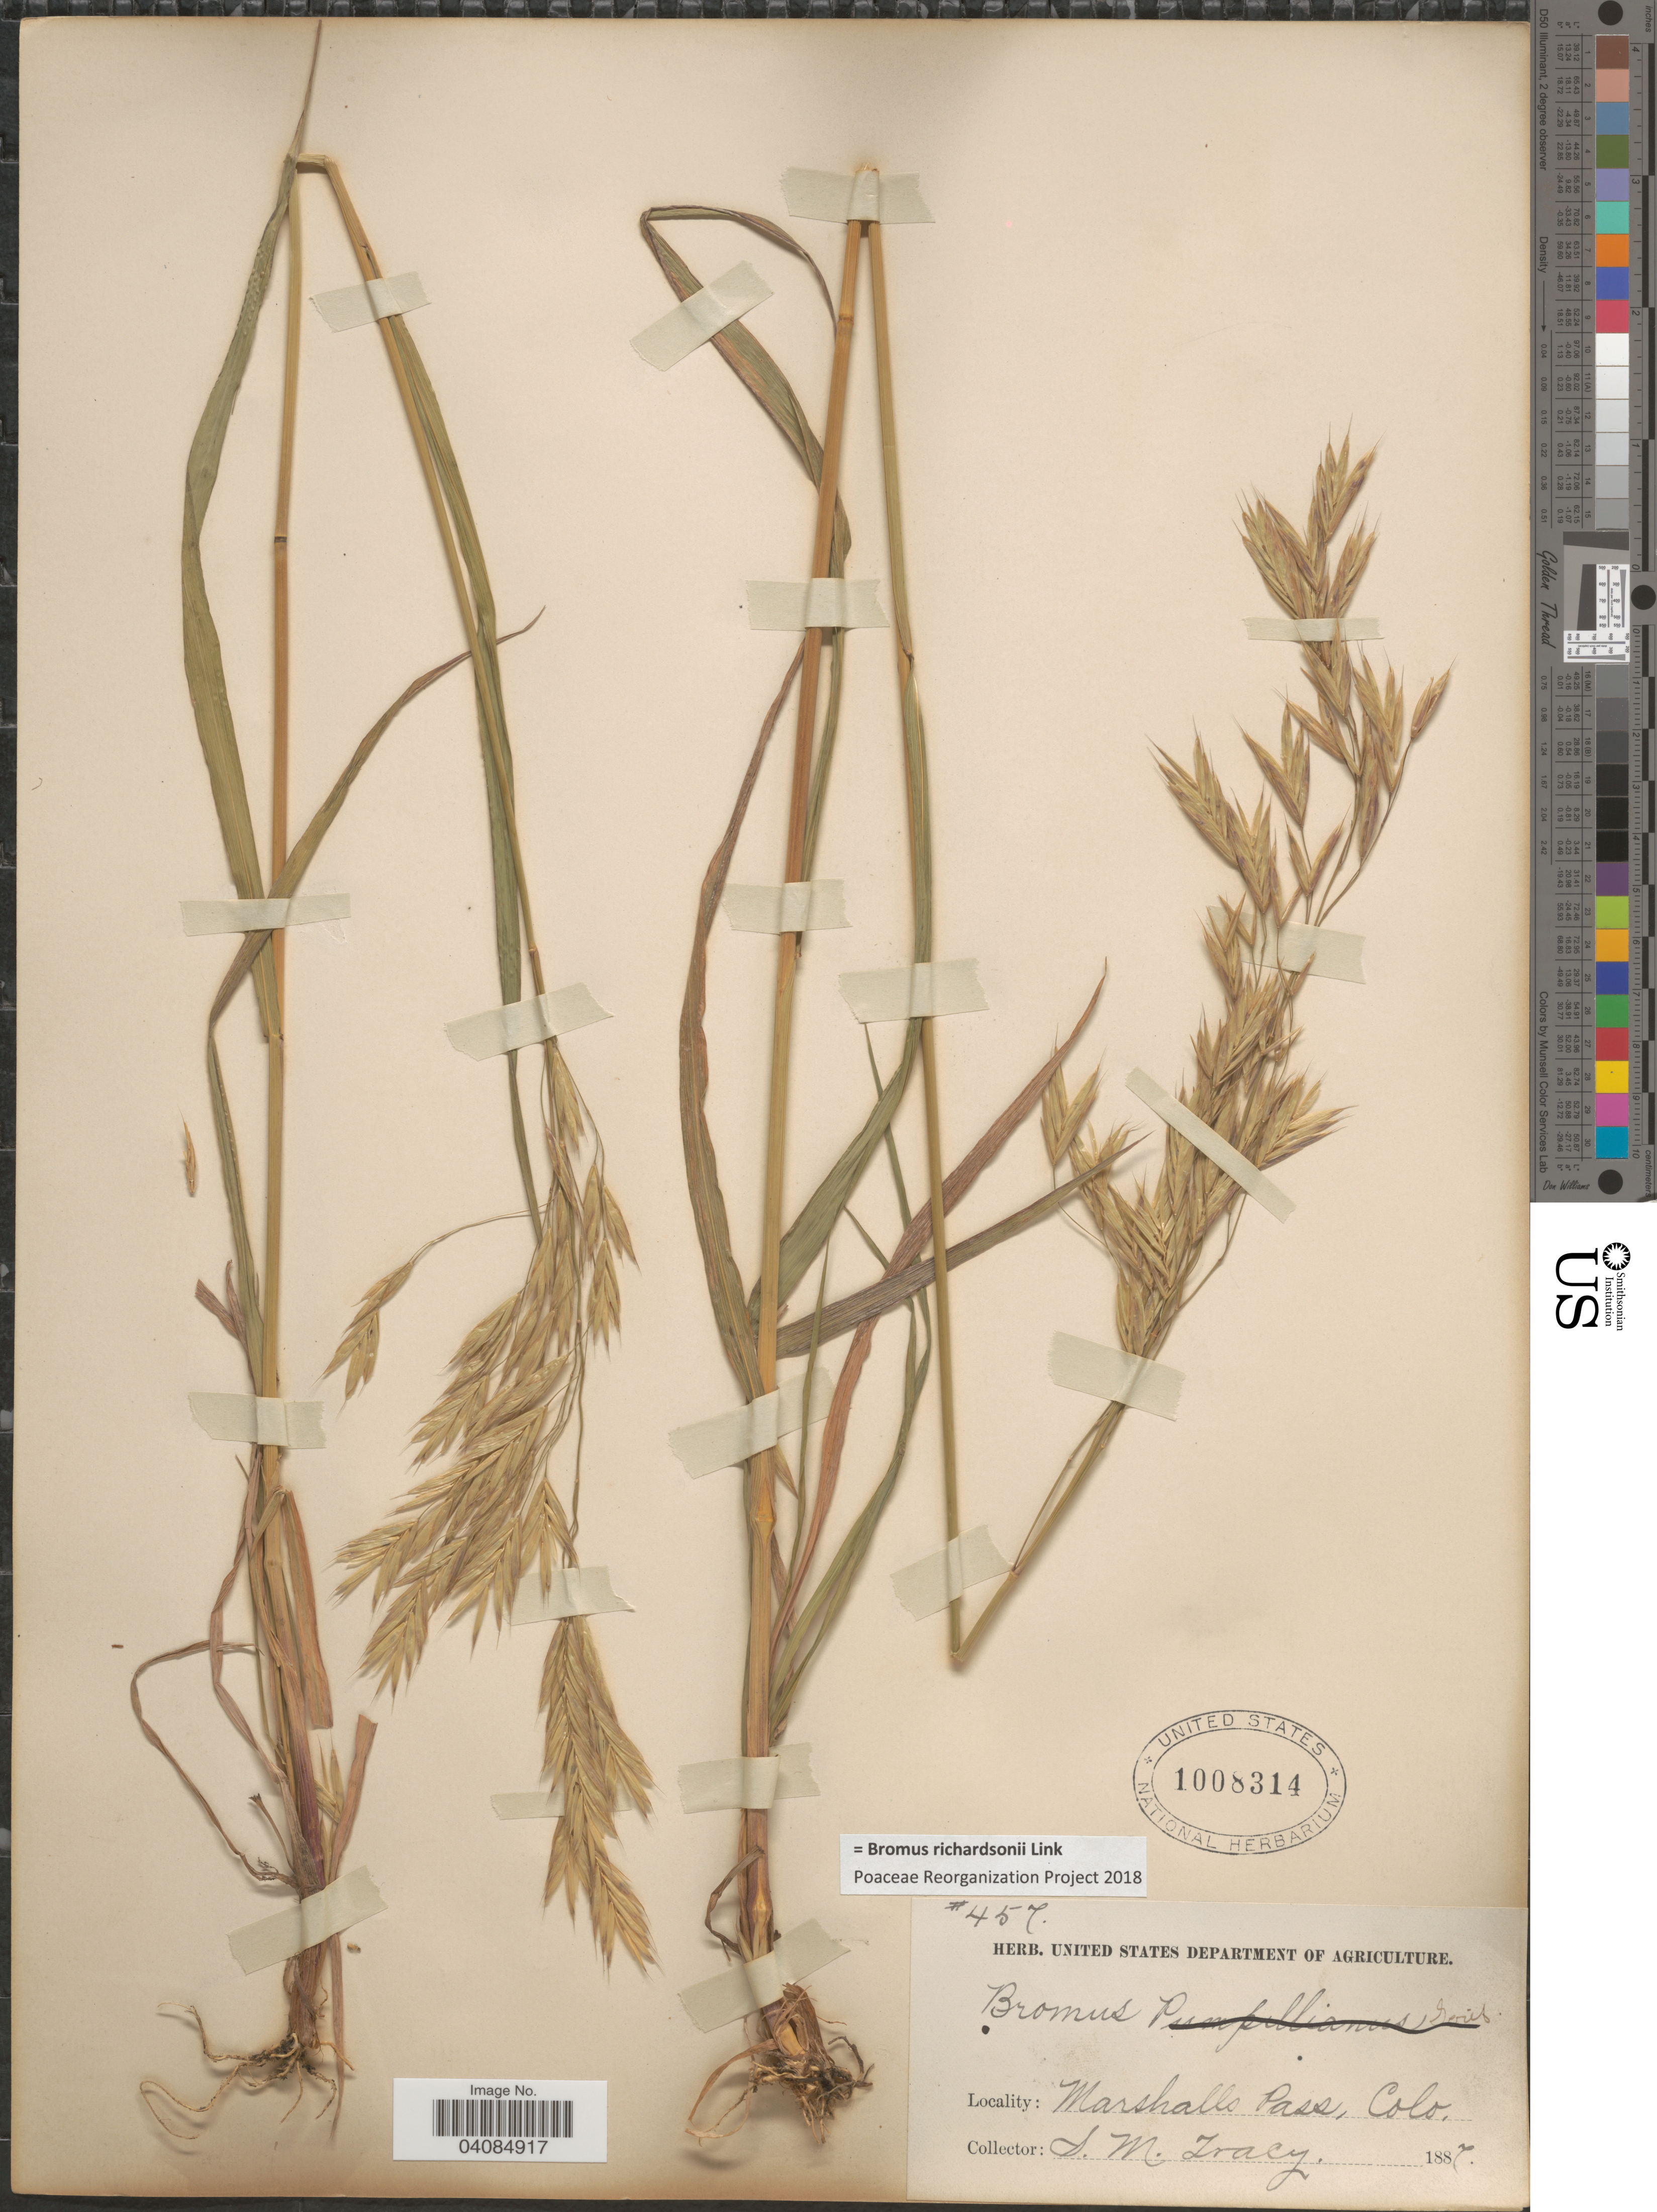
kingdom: Plantae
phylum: Tracheophyta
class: Liliopsida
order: Poales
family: Poaceae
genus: Bromus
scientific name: Bromus racemosus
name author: L.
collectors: S. M. Tracy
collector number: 457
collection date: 1887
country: United States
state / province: Colorado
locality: Marshalls Pass.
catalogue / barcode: US 1008314